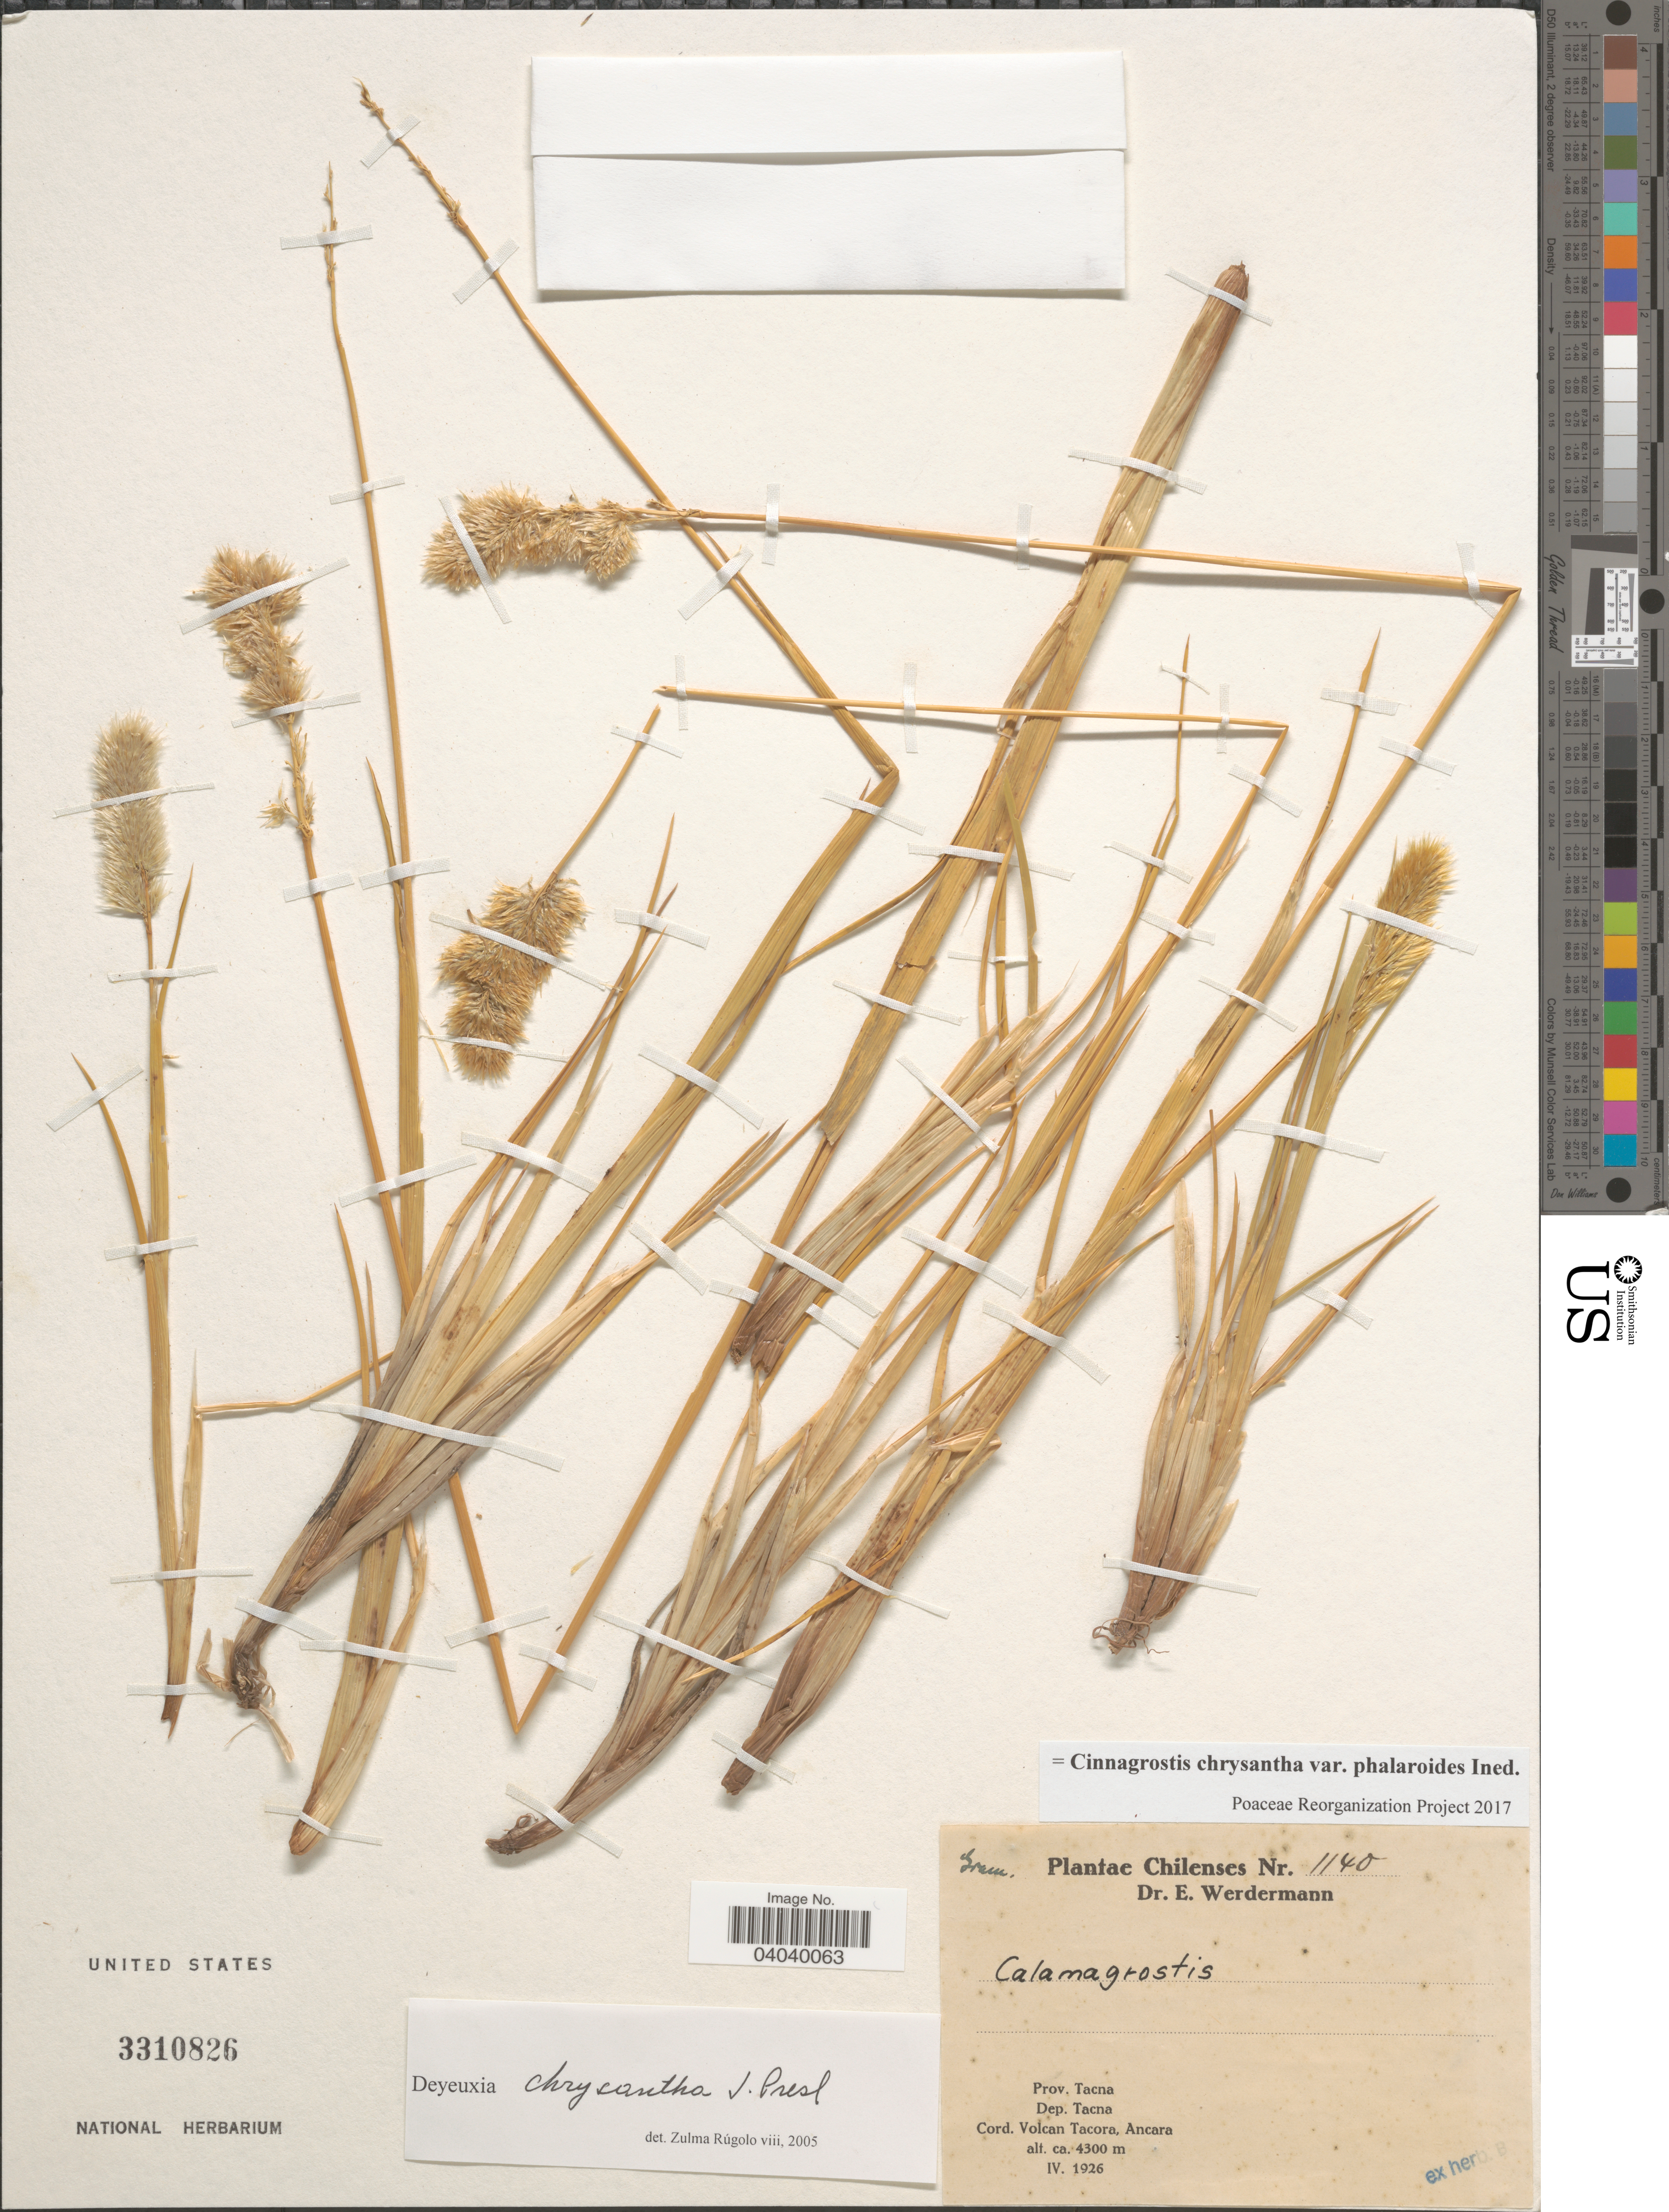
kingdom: Plantae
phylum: Tracheophyta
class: Liliopsida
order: Poales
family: Poaceae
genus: Deschampsia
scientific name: Deschampsia chrysantha var. phalaroides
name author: (Wedd.) Saarela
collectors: E. Werdermann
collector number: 1140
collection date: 1926-04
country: Peru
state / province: Tacna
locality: Dep. Tacna. Cord. Volcan Tacora, Ancara.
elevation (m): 4300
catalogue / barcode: US 3310826